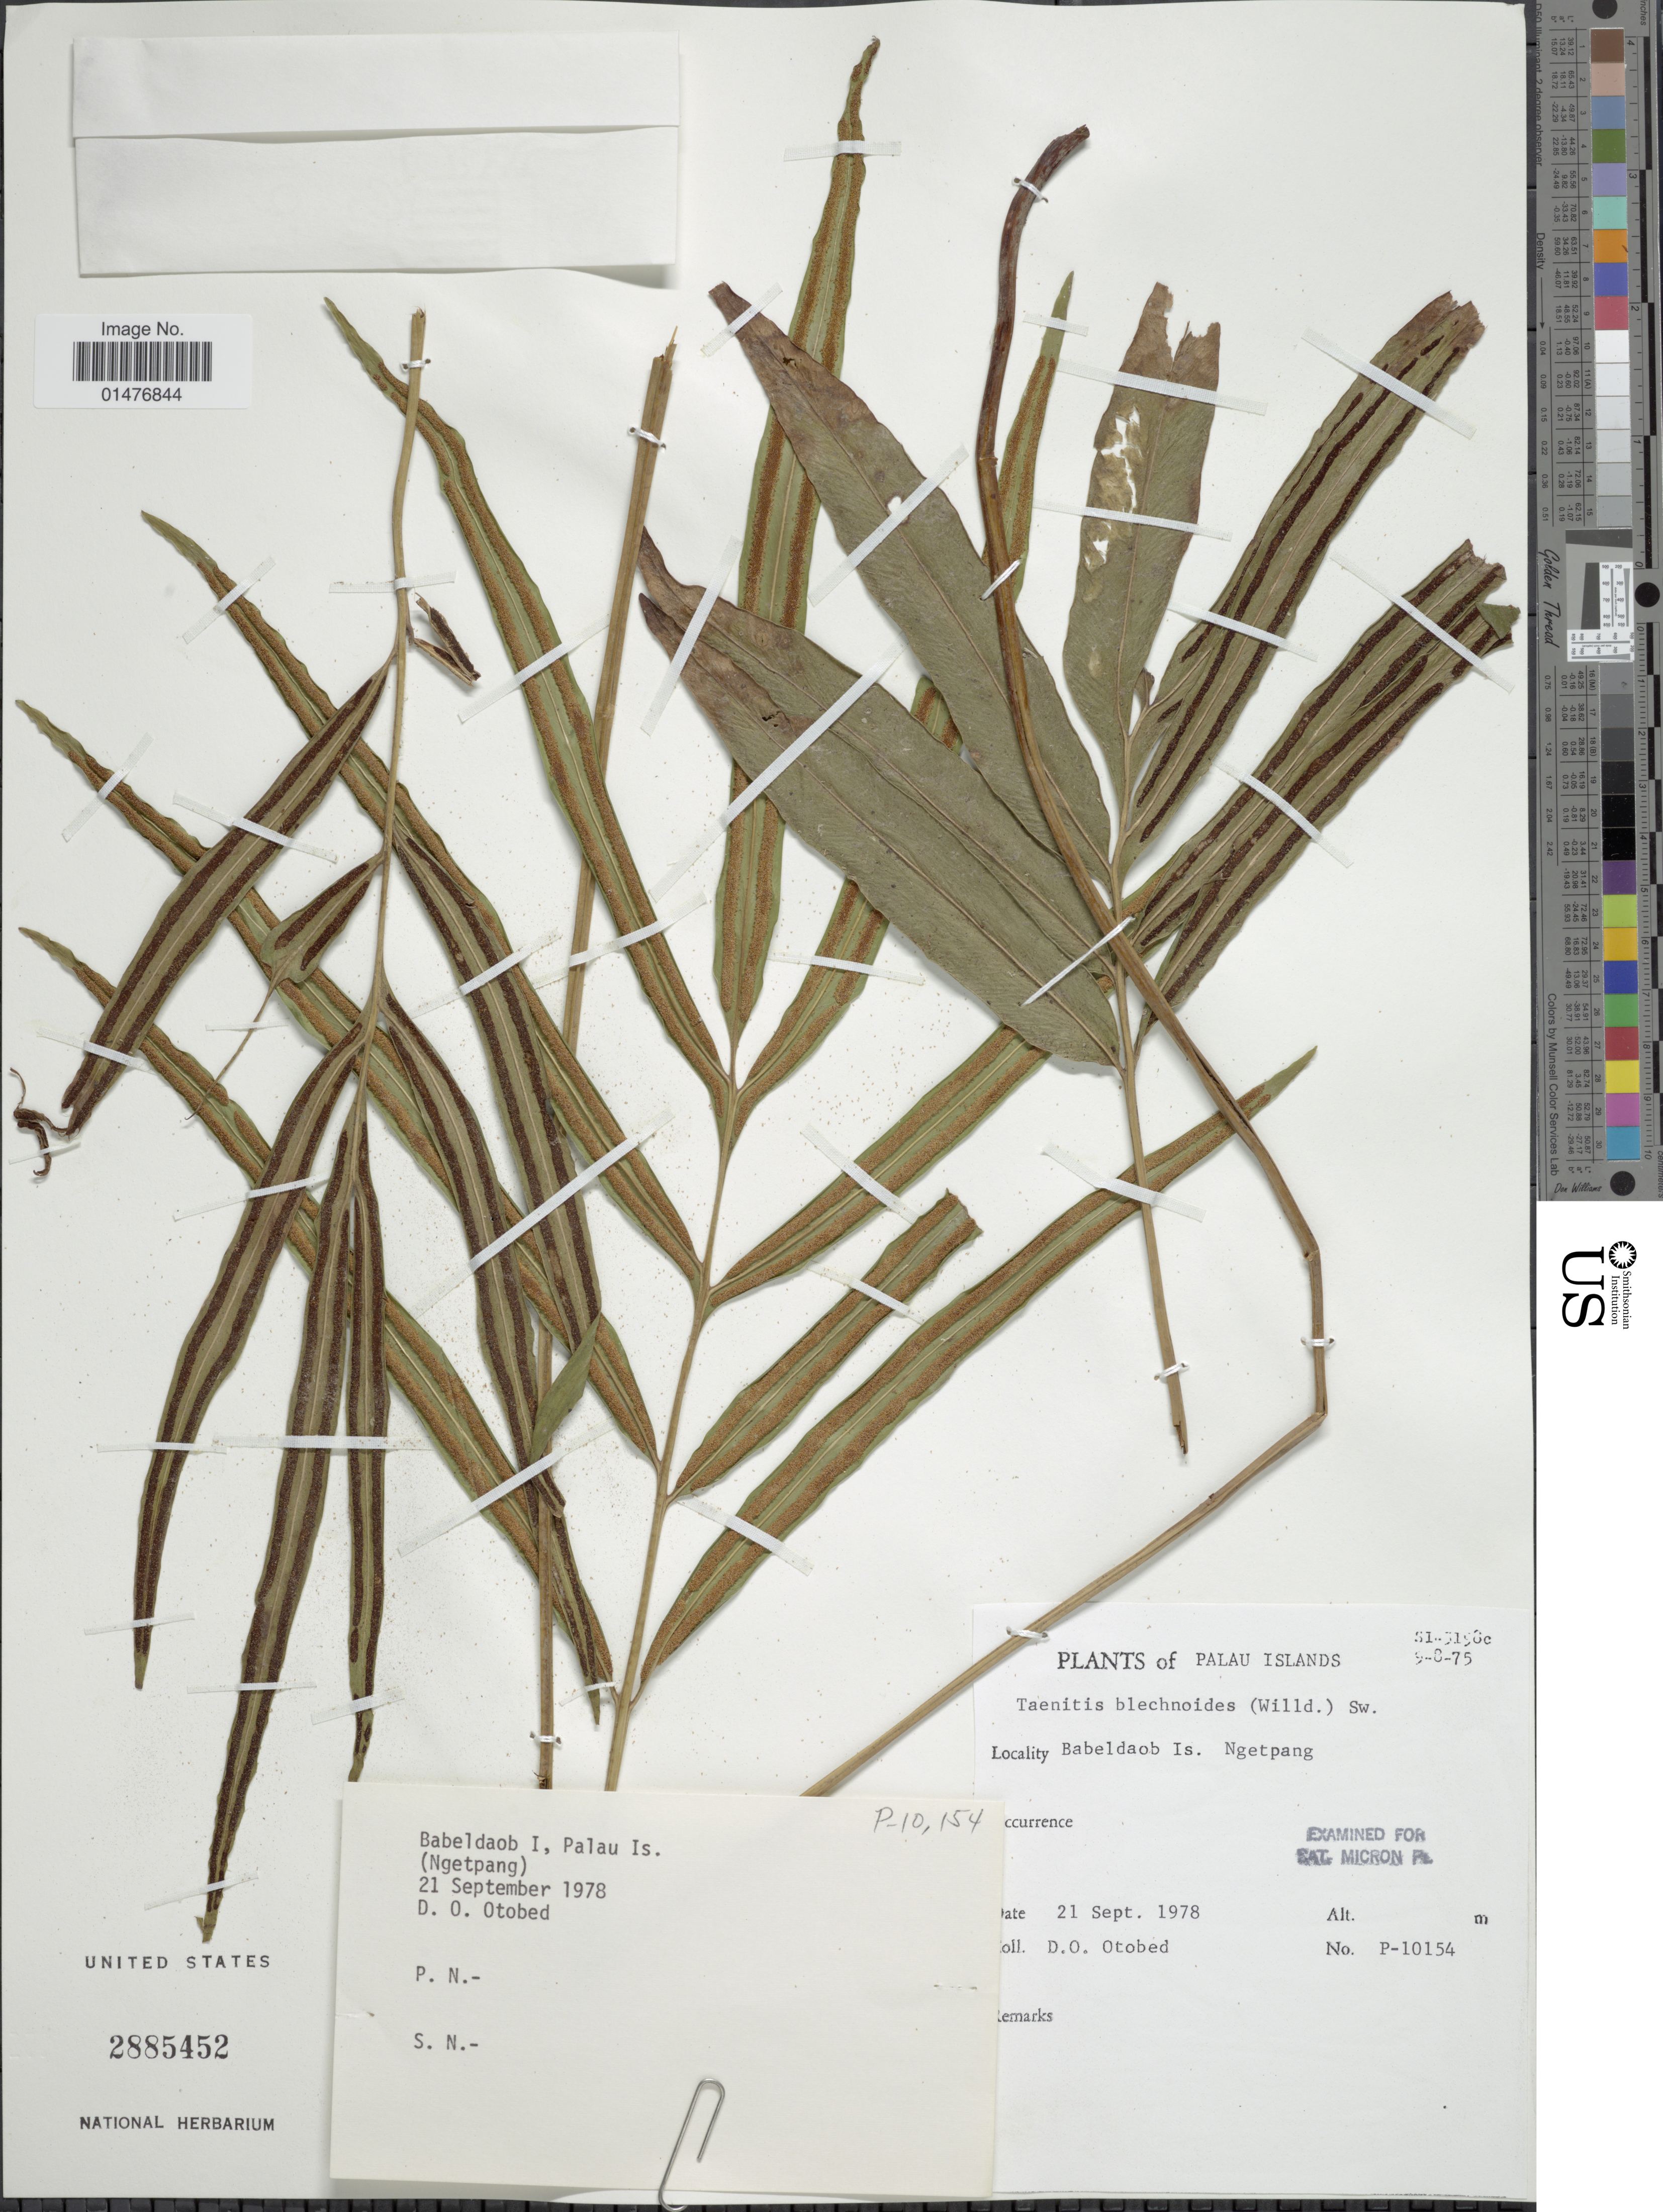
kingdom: Plantae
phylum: Tracheophyta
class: Polypodiopsida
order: Polypodiales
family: Pteridaceae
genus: Taenitis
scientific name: Taenitis blechnoides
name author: (Willd.) Sw.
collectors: D. O. Otobed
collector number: P-10154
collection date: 1978-09-21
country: Palau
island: Babeldaob [Babelthuap]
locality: Babeldaob Is. Ngetpang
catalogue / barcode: US 2885452